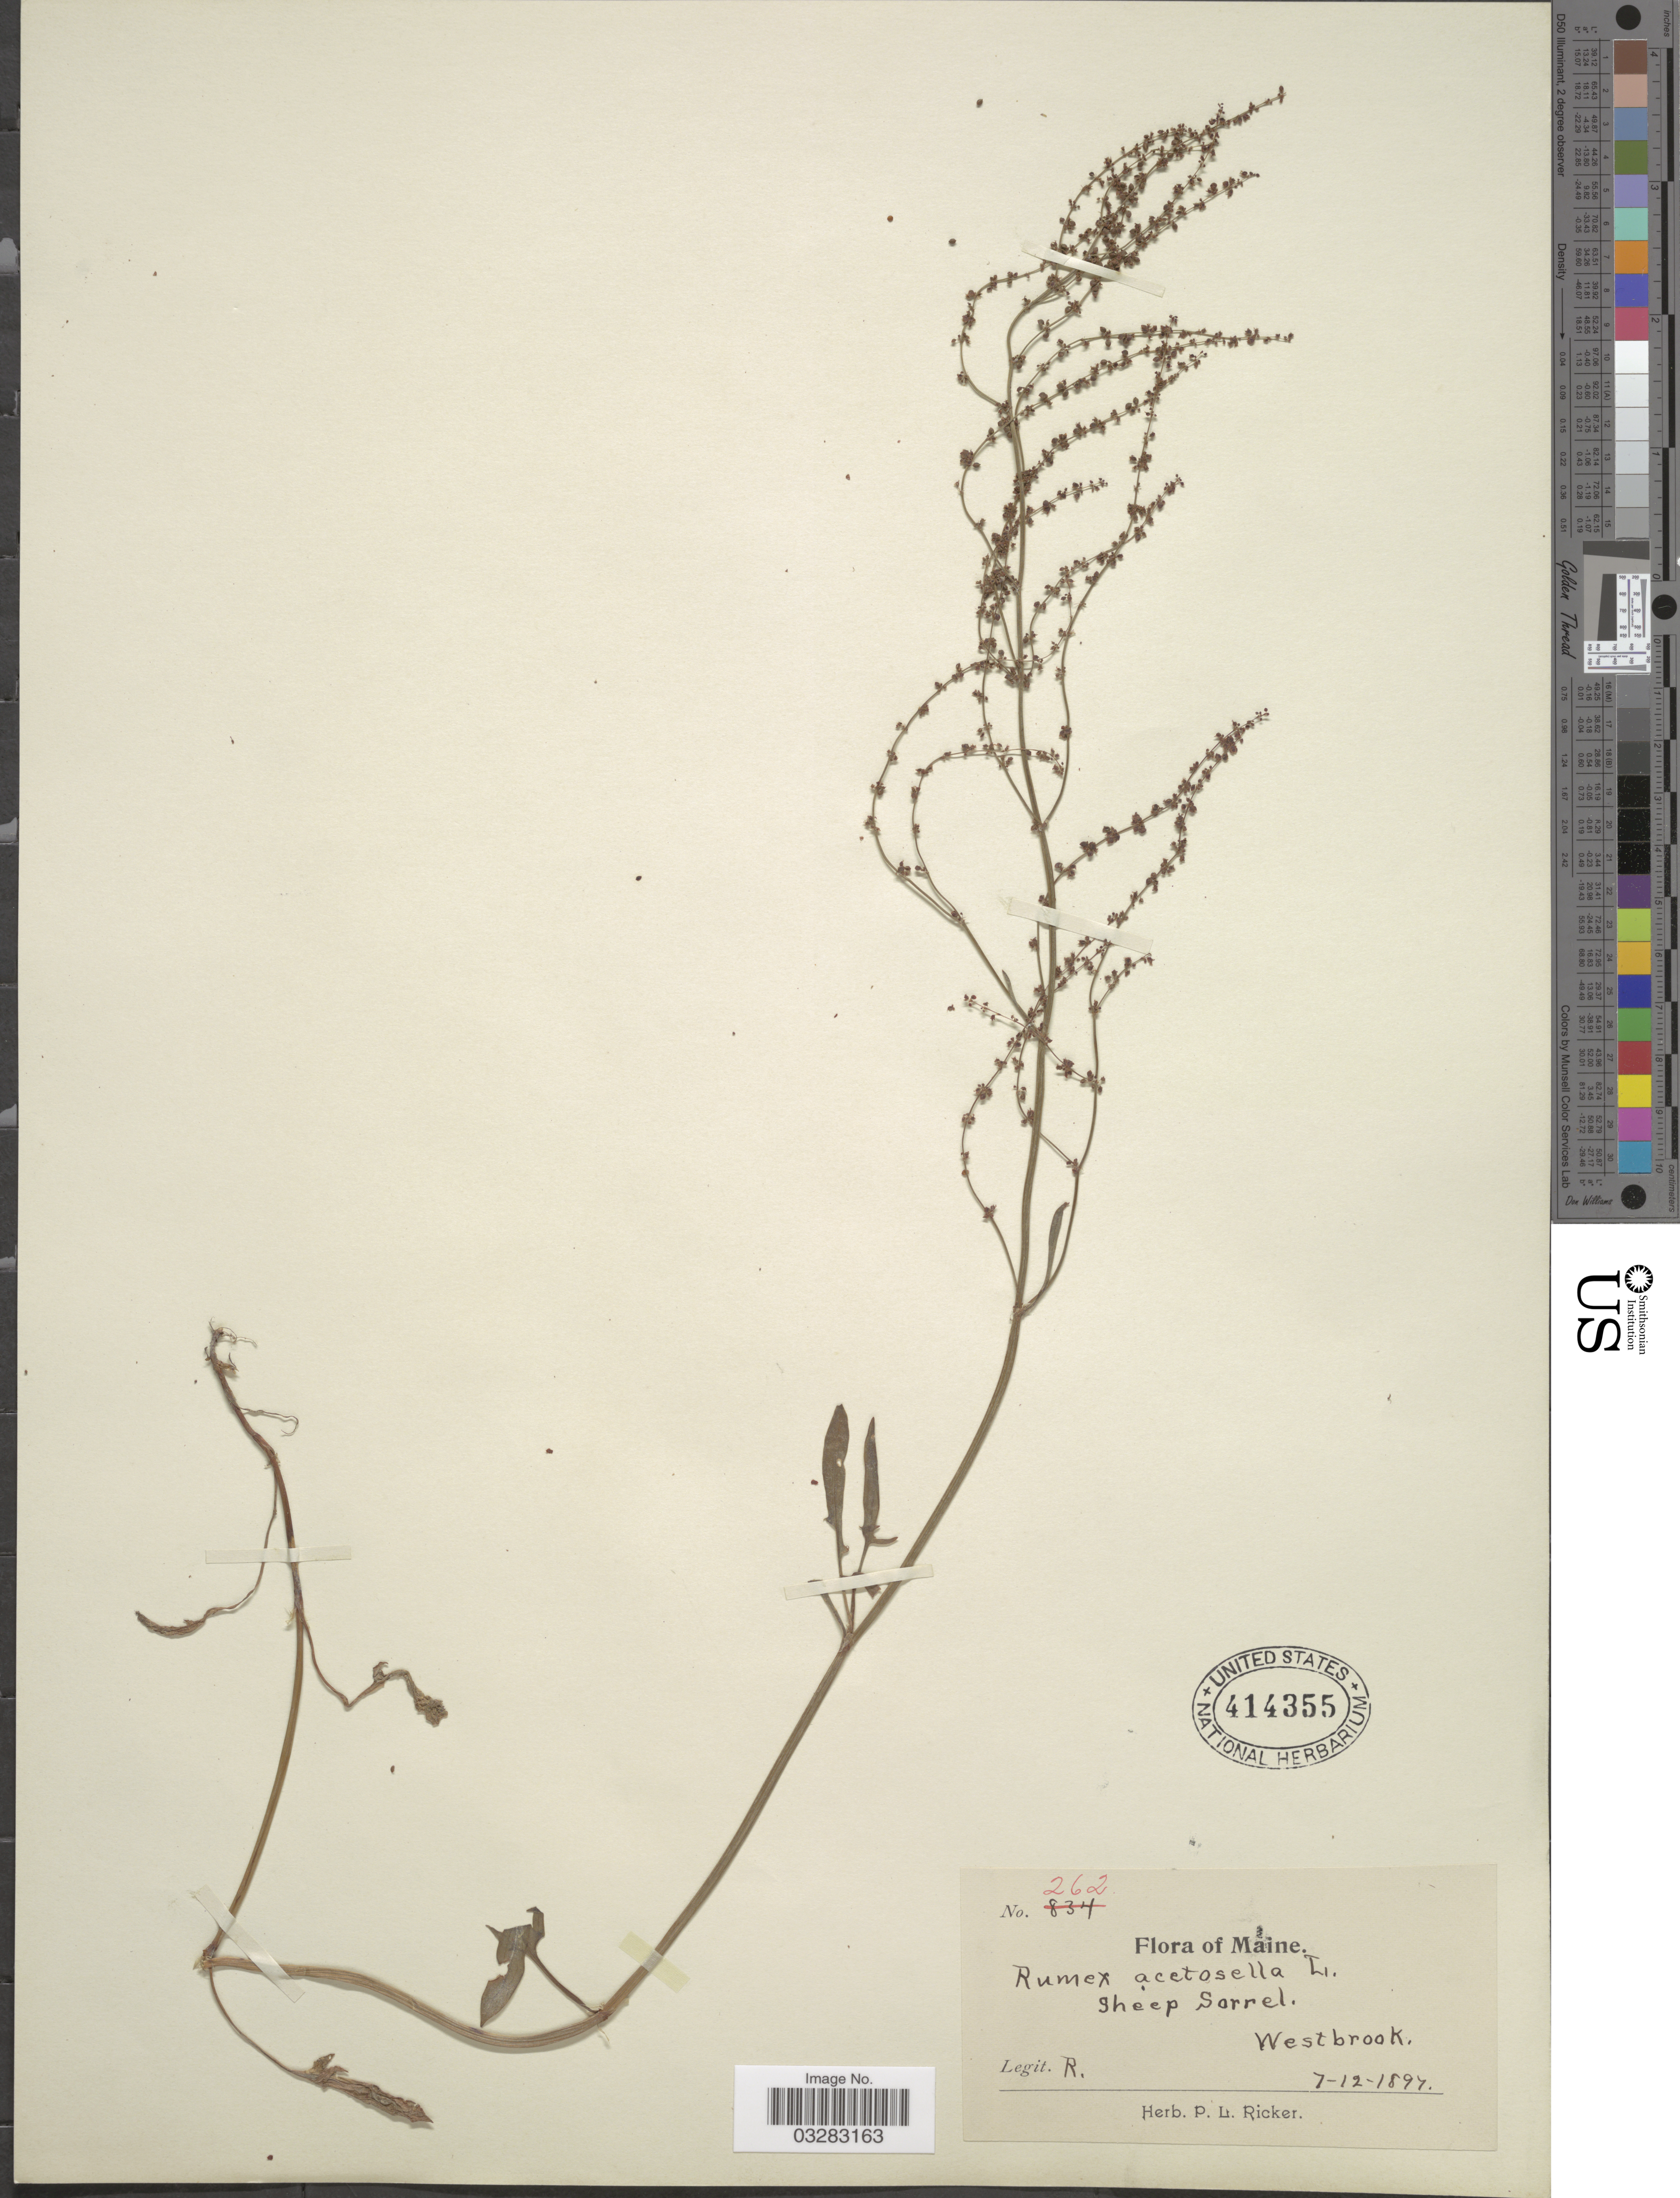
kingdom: Plantae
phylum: Tracheophyta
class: Magnoliopsida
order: Caryophyllales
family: Polygonaceae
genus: Rumex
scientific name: Rumex acetosella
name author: L.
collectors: P. Ricker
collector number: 262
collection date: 1894-07-12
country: United States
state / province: Maine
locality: Westbrook.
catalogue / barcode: US 414355